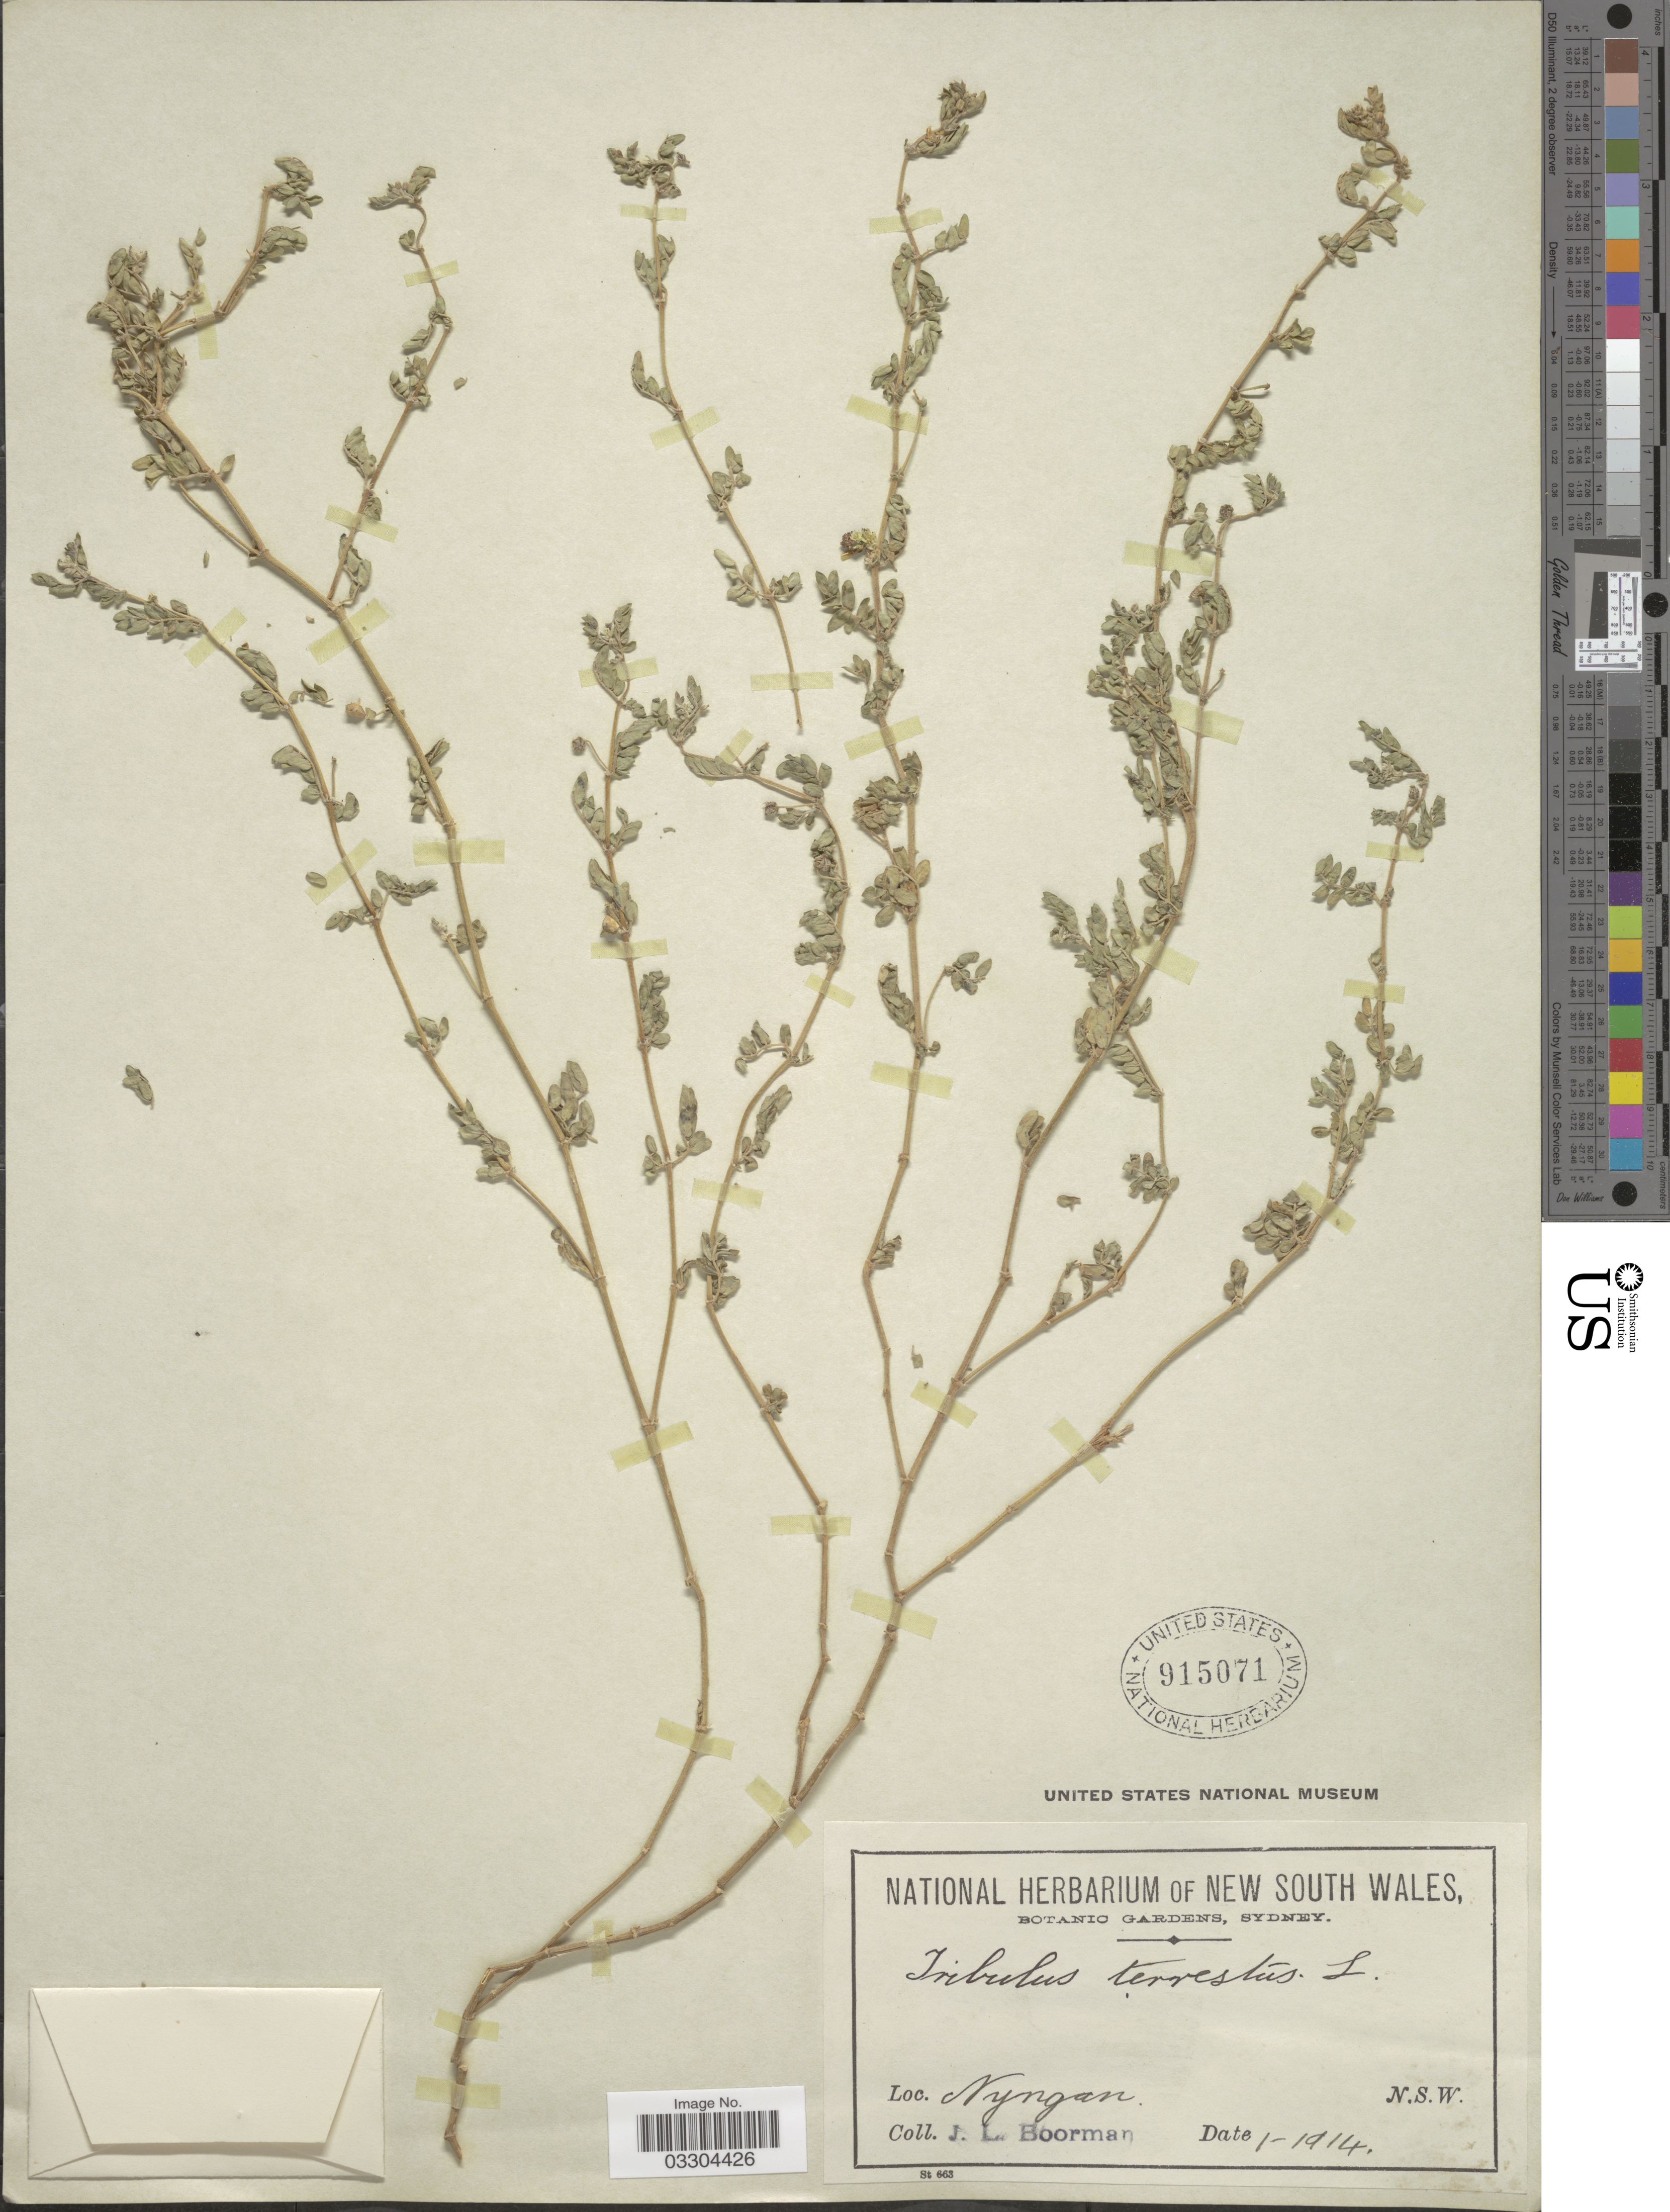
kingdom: Plantae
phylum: Tracheophyta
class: Magnoliopsida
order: Zygophyllales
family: Zygophyllaceae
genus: Tribulus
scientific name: Tribulus terrestris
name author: L.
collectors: J. Boorman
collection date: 1914-01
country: Australia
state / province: New South Wales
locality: Nyngan.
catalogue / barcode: US 915071